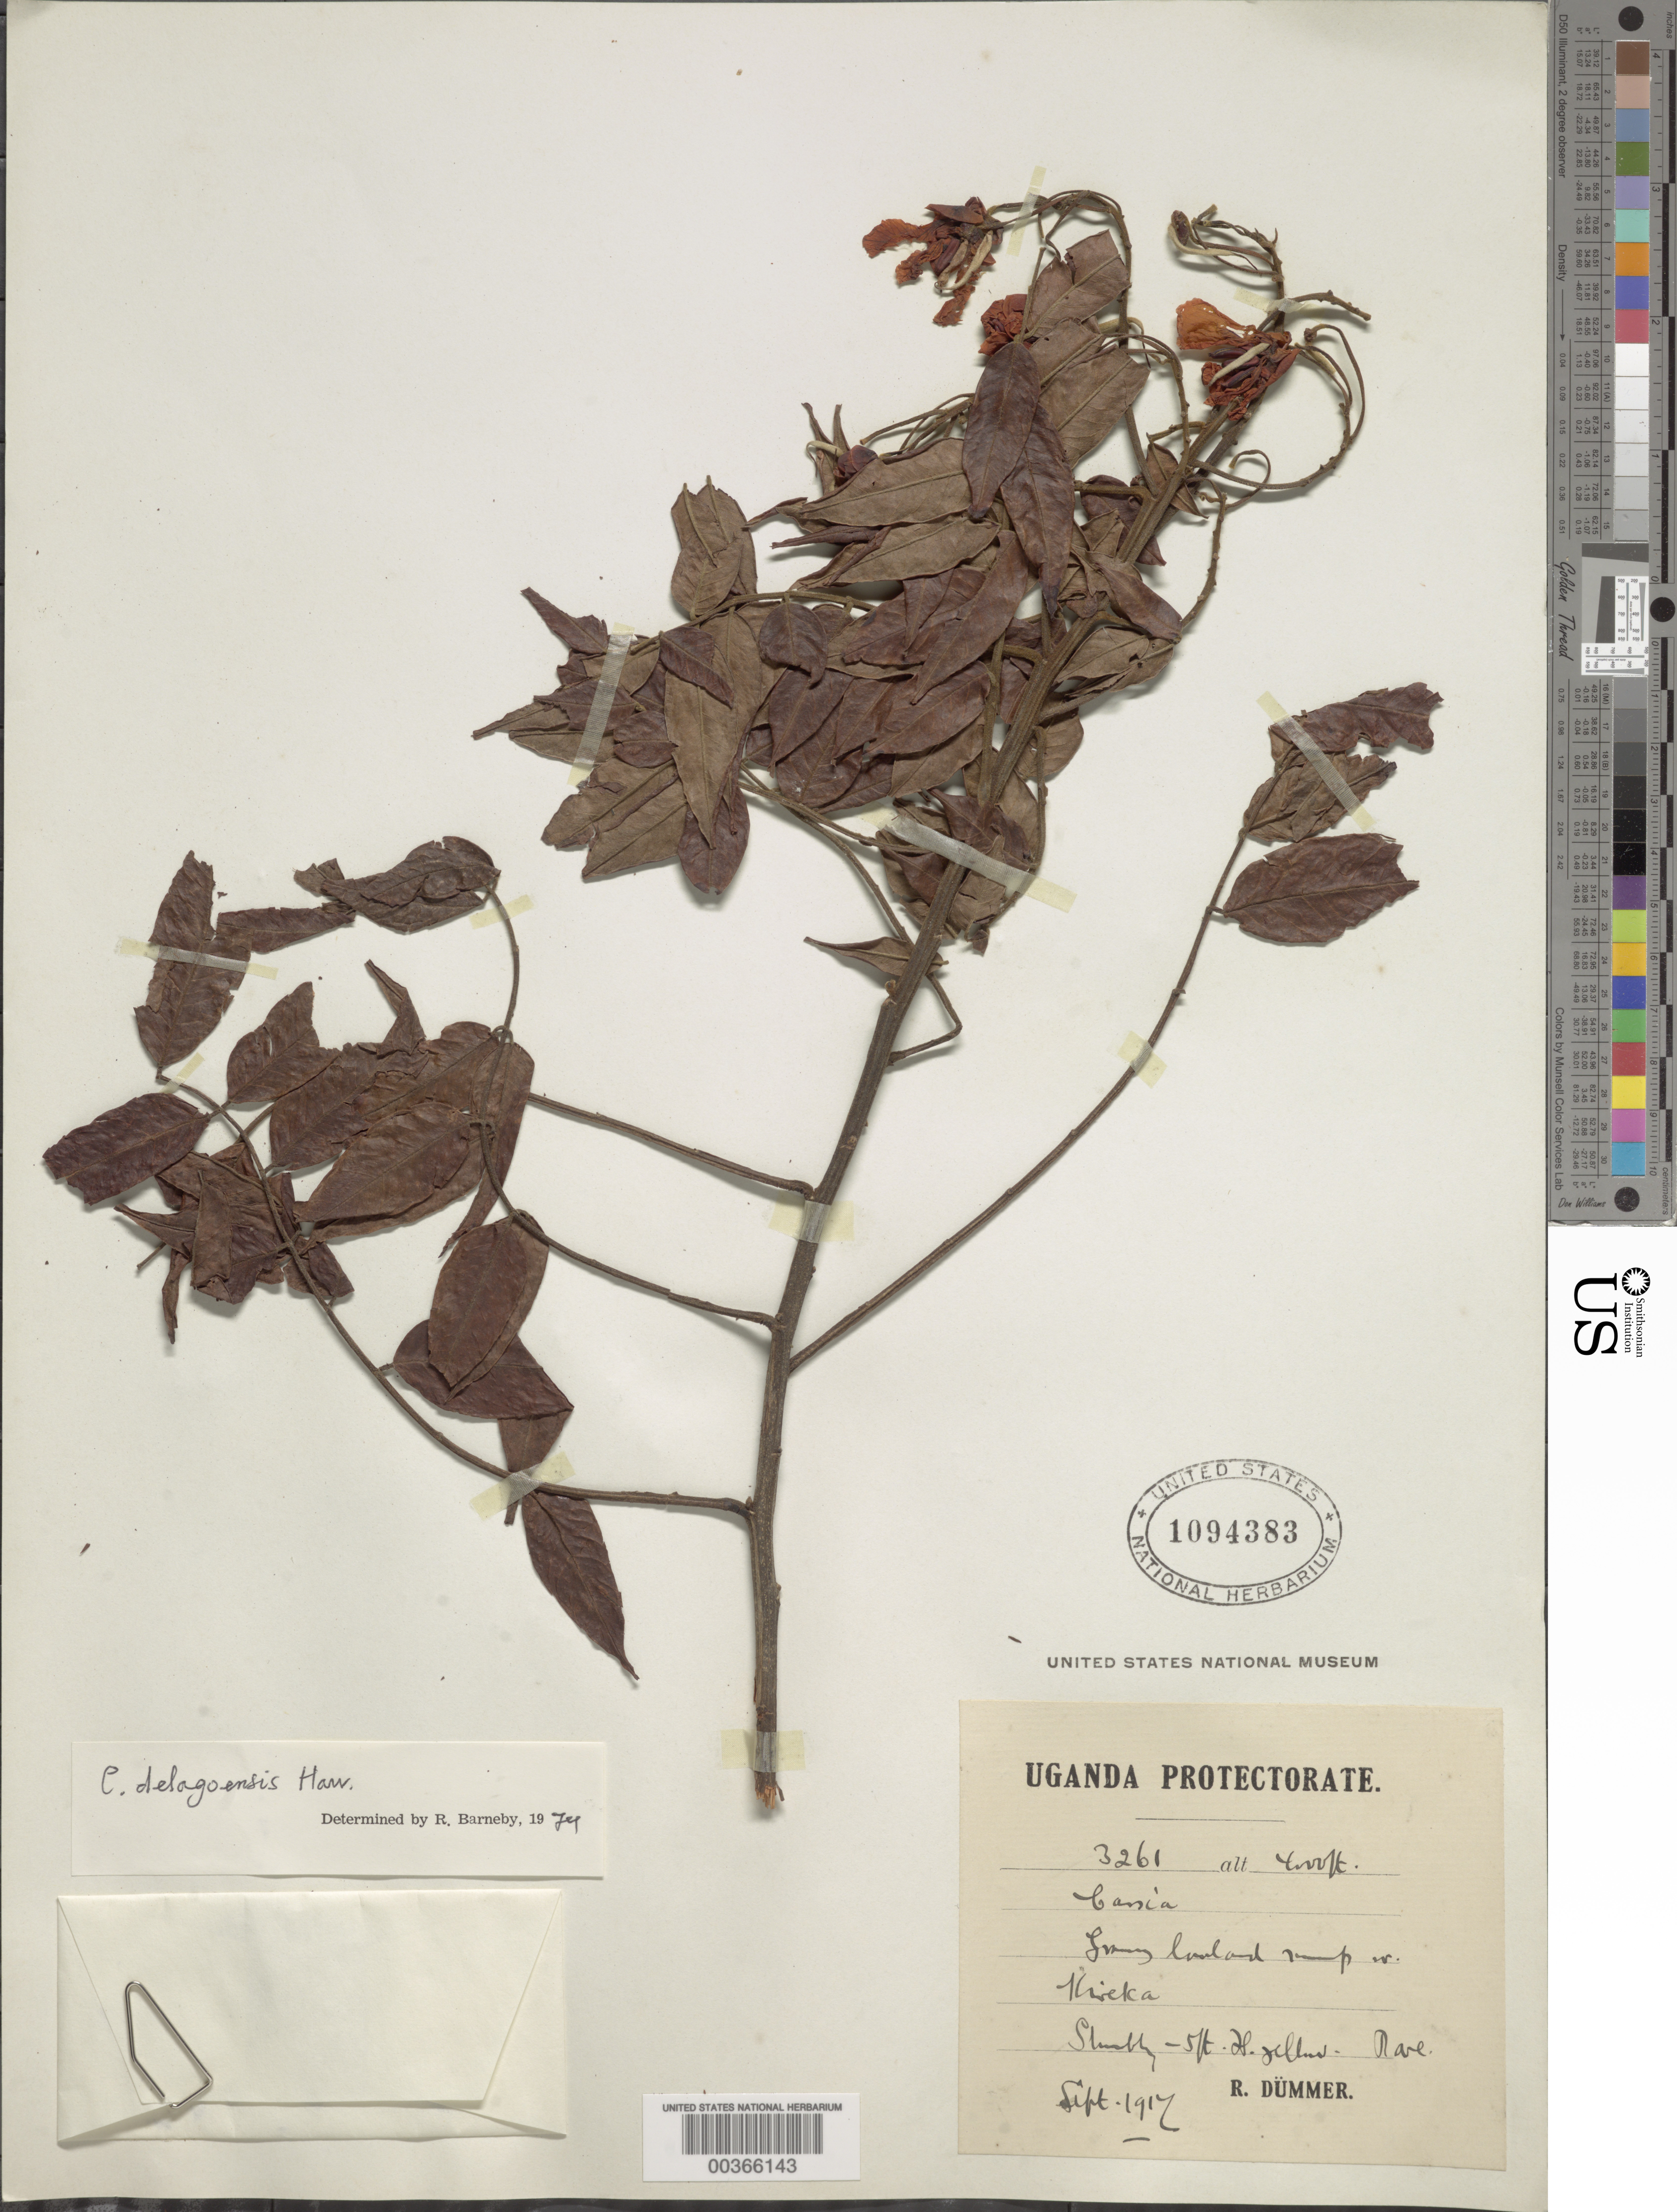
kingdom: Plantae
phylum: Tracheophyta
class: Magnoliopsida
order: Fabales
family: Fabaceae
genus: Cassia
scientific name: Cassia delagoensis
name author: Harv.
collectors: R. Dümmer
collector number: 3261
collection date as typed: Sep 1917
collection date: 1917-09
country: Uganda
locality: Kieka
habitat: Grassy lowland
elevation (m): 1219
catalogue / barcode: US 1094383